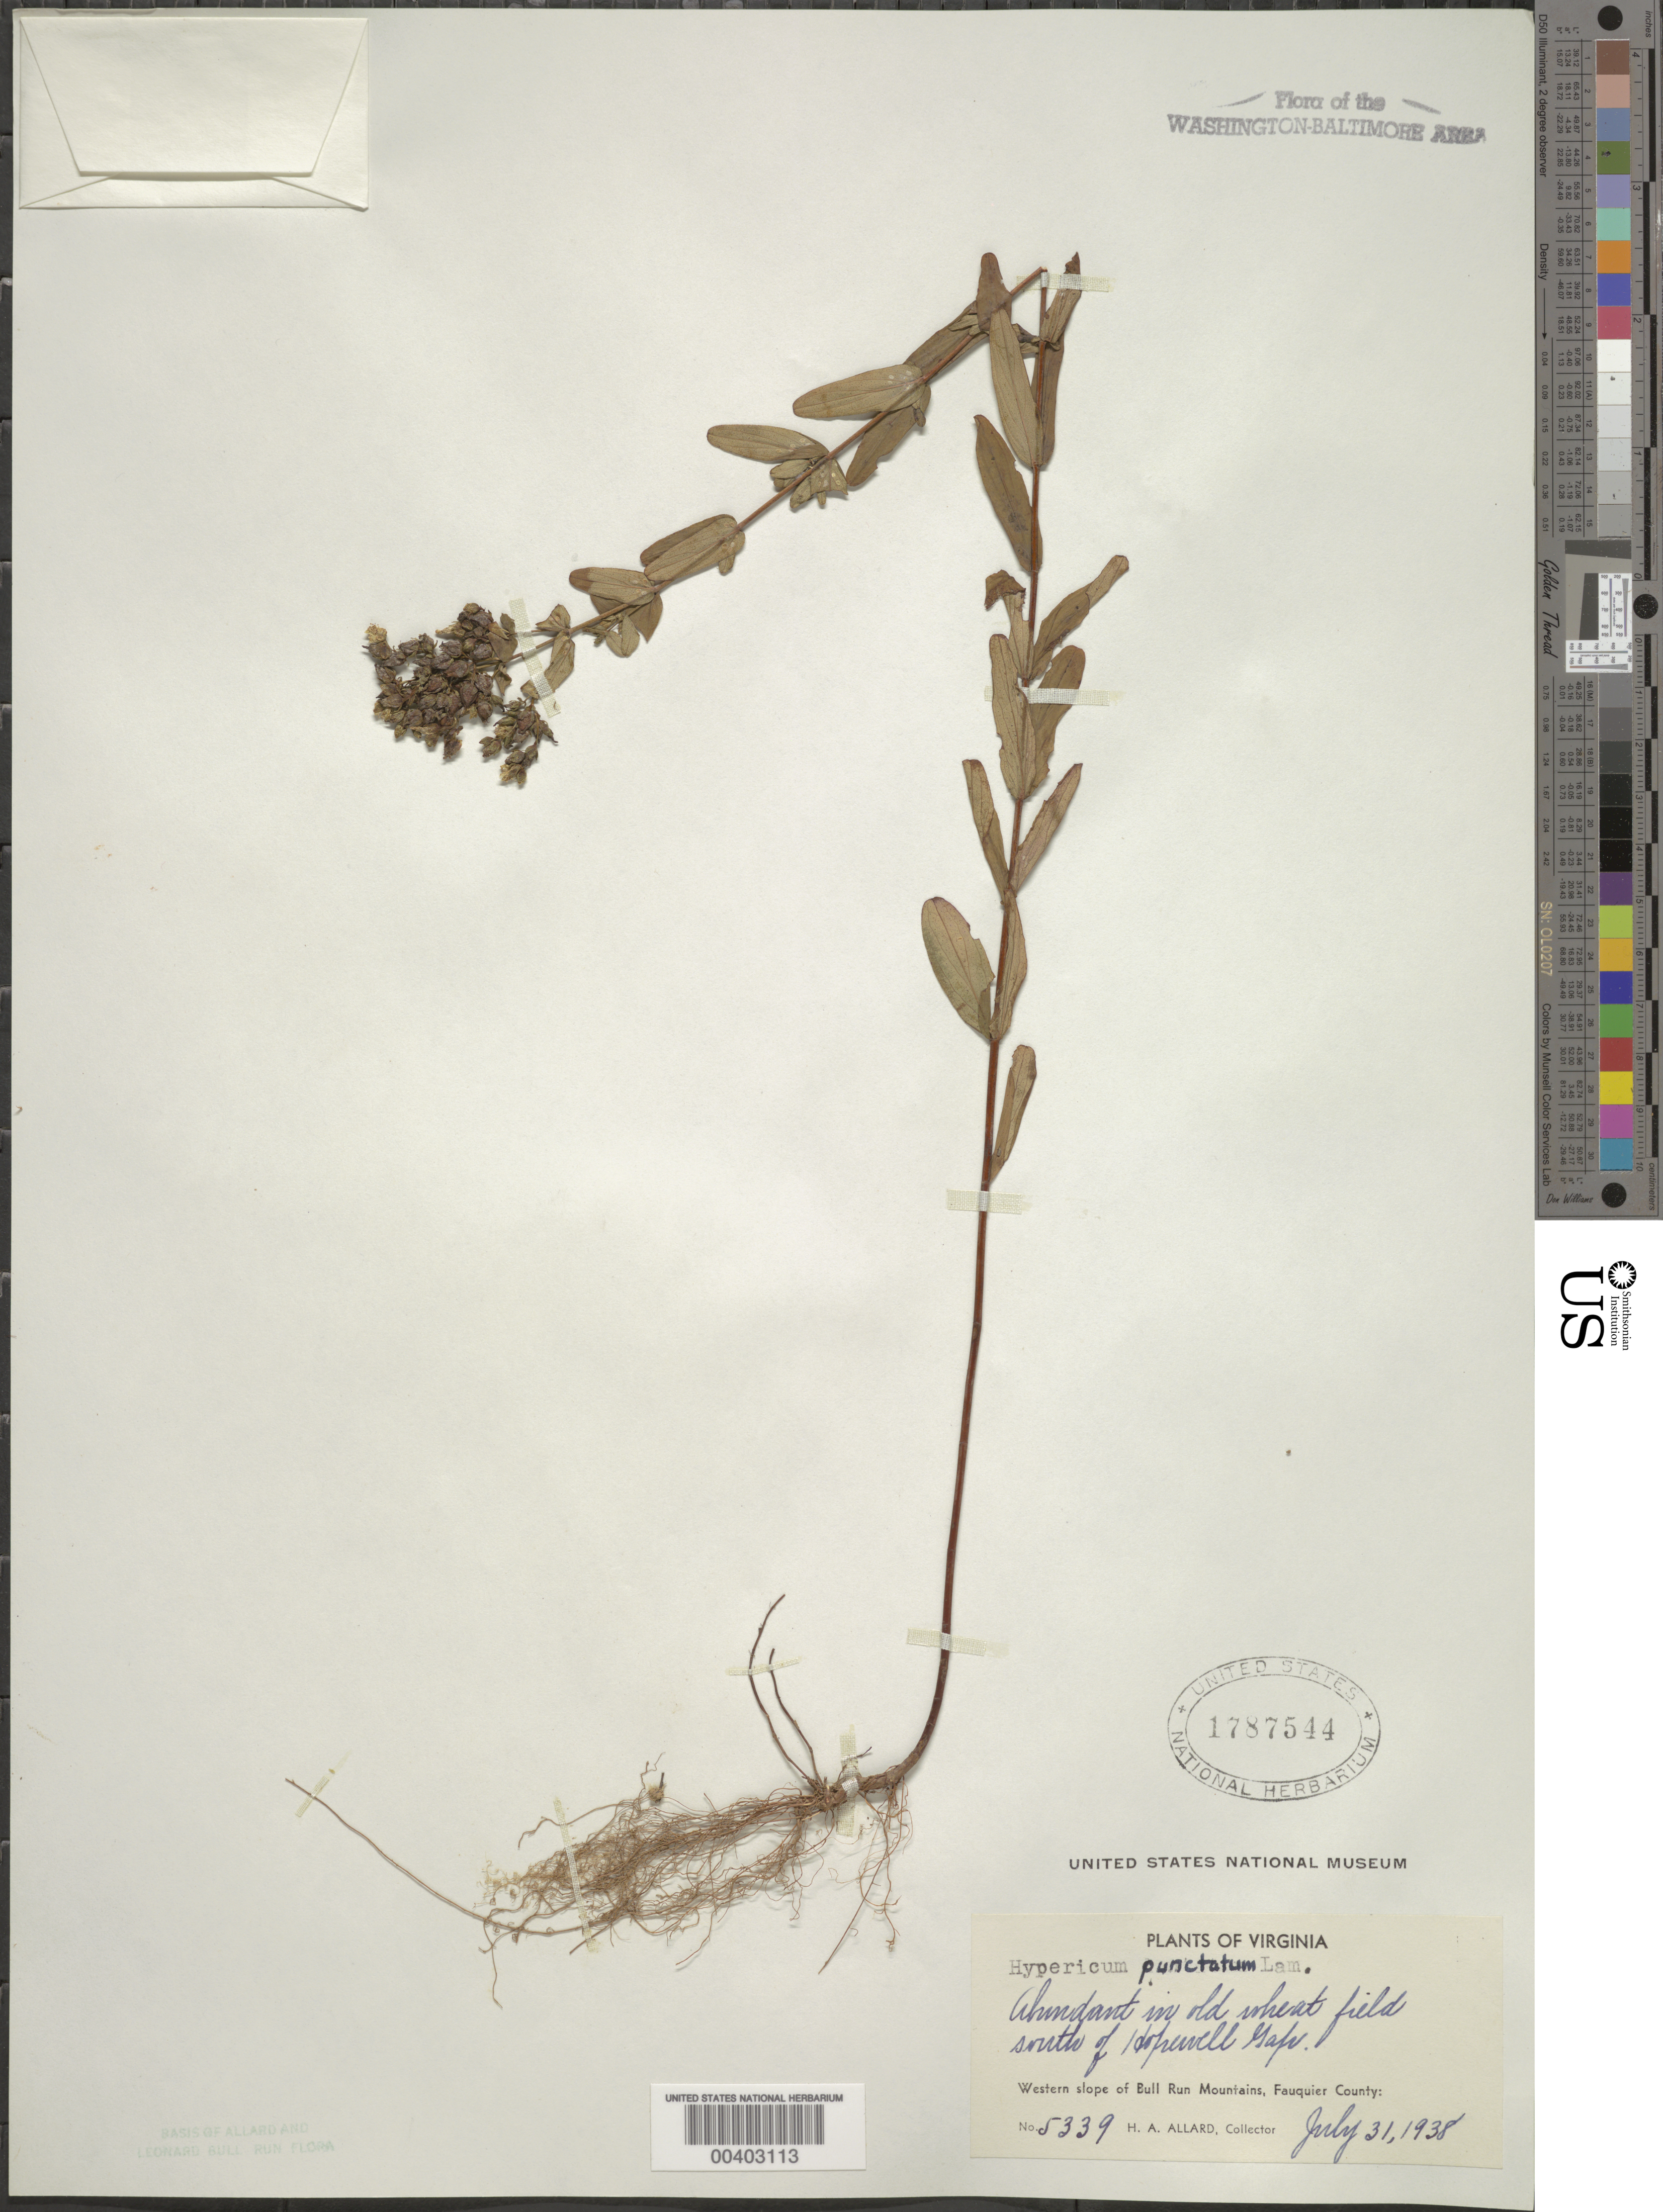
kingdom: Plantae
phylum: Tracheophyta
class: Magnoliopsida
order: Malpighiales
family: Hypericaceae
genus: Hypericum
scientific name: Hypericum punctatum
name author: Lam.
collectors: H. A. Allard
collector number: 5339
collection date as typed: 31 Jul 1938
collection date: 1938-07-31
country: United States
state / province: Virginia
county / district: Fauquier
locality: South of Hopewell Gap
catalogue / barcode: US 1787544